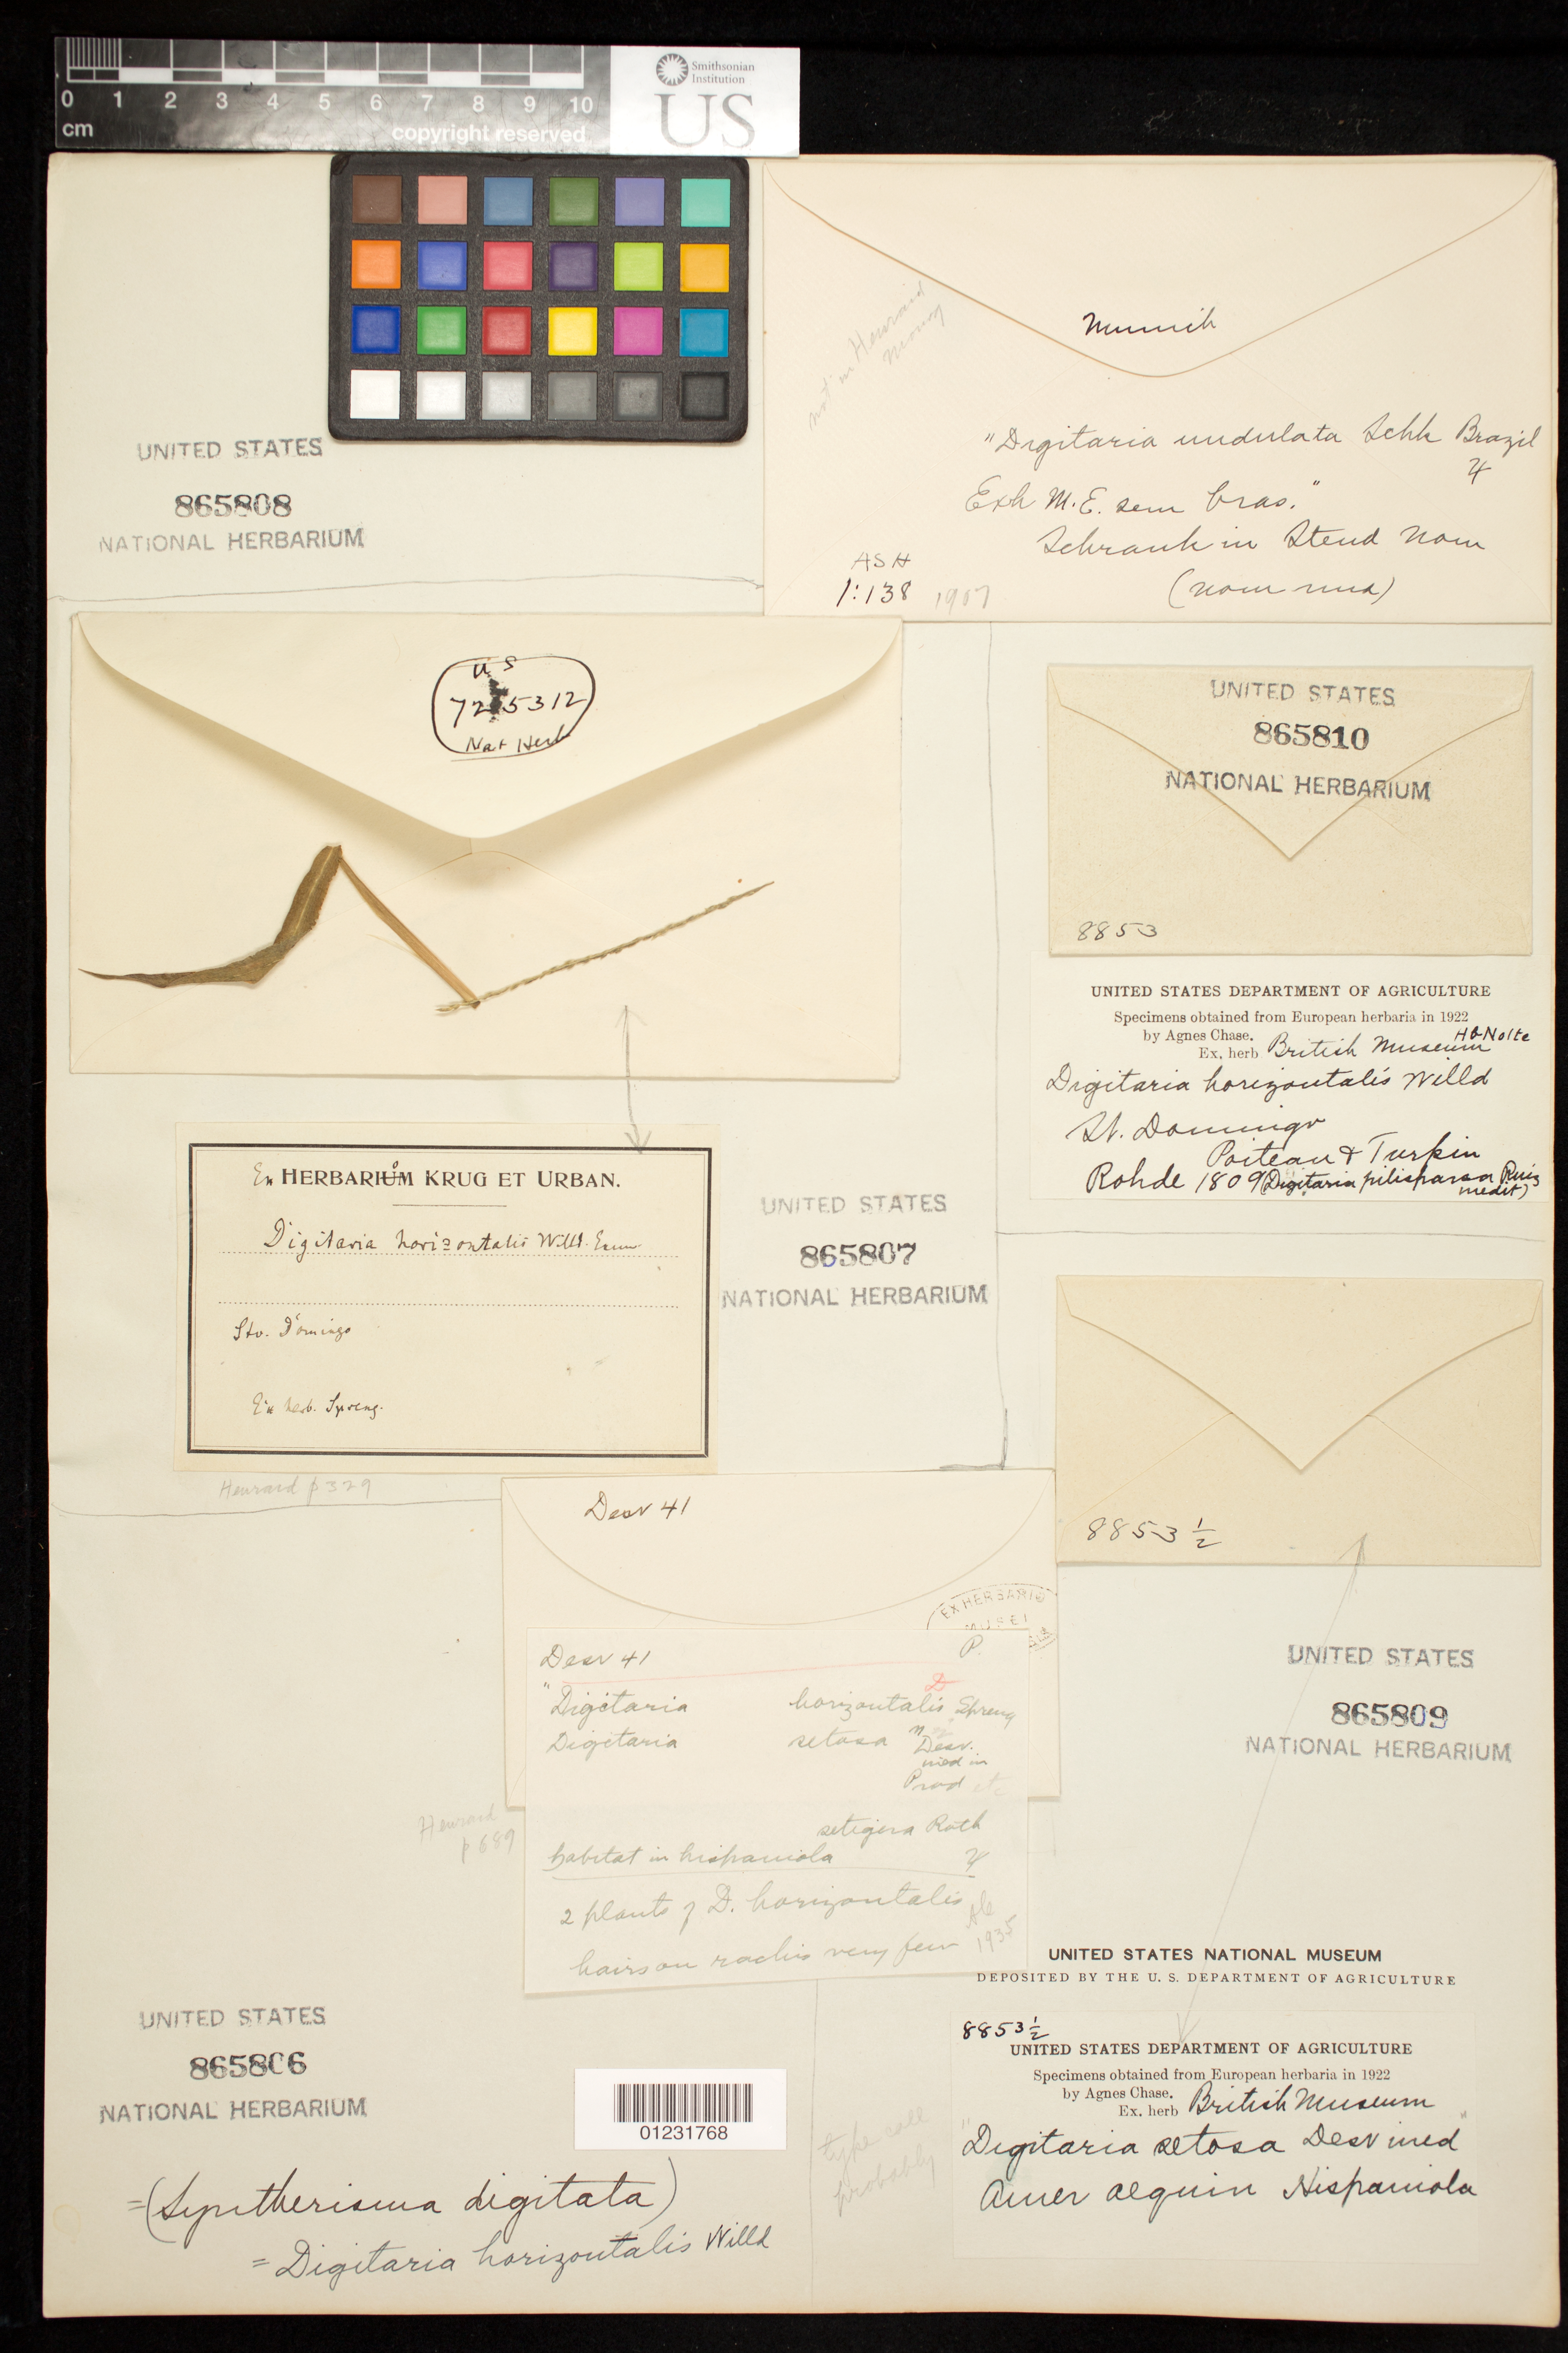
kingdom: Plantae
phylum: Tracheophyta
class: Liliopsida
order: Poales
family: Poaceae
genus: Digitaria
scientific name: Digitaria undulata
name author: Schrank ex Steud.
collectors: Schrank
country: Brazil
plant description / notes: Non-type specimen mounted on the same sheet as type.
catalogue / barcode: US 865808-4